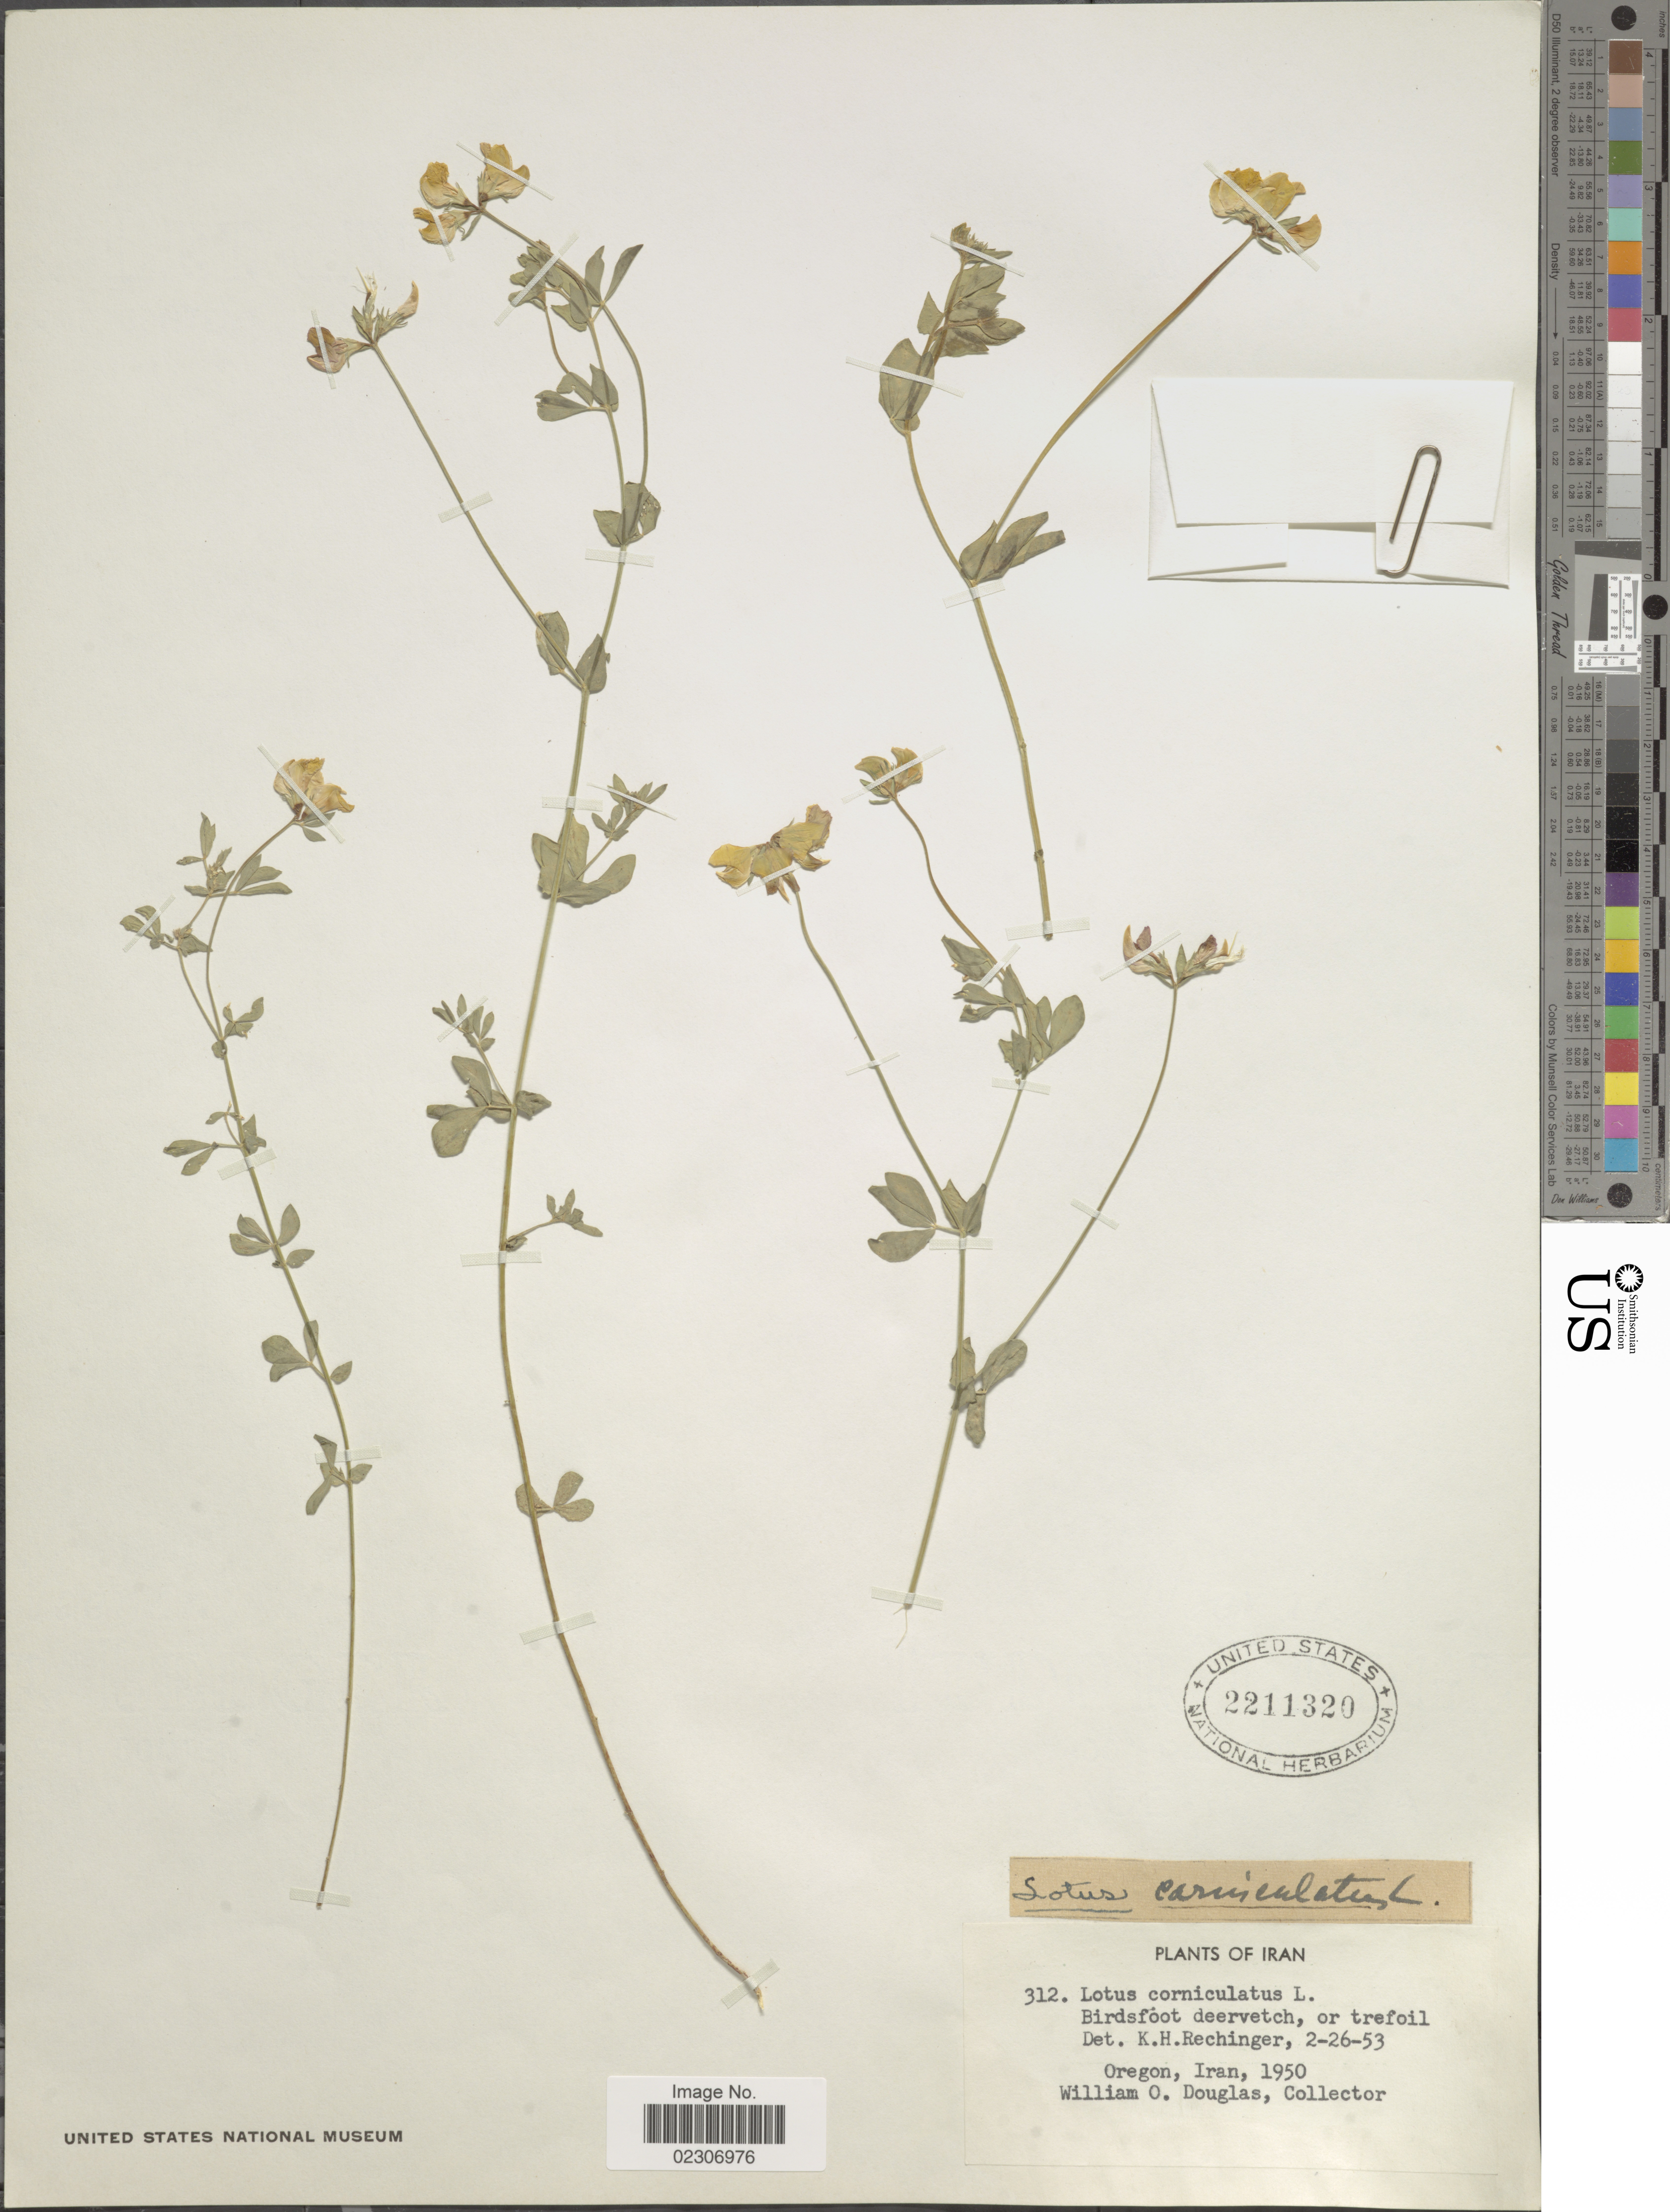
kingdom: Plantae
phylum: Tracheophyta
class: Magnoliopsida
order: Fabales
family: Fabaceae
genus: Lotus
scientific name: Lotus corniculatus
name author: L.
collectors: W. Douglas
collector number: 312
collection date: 1950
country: Iran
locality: Oregon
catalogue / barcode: US 2211320